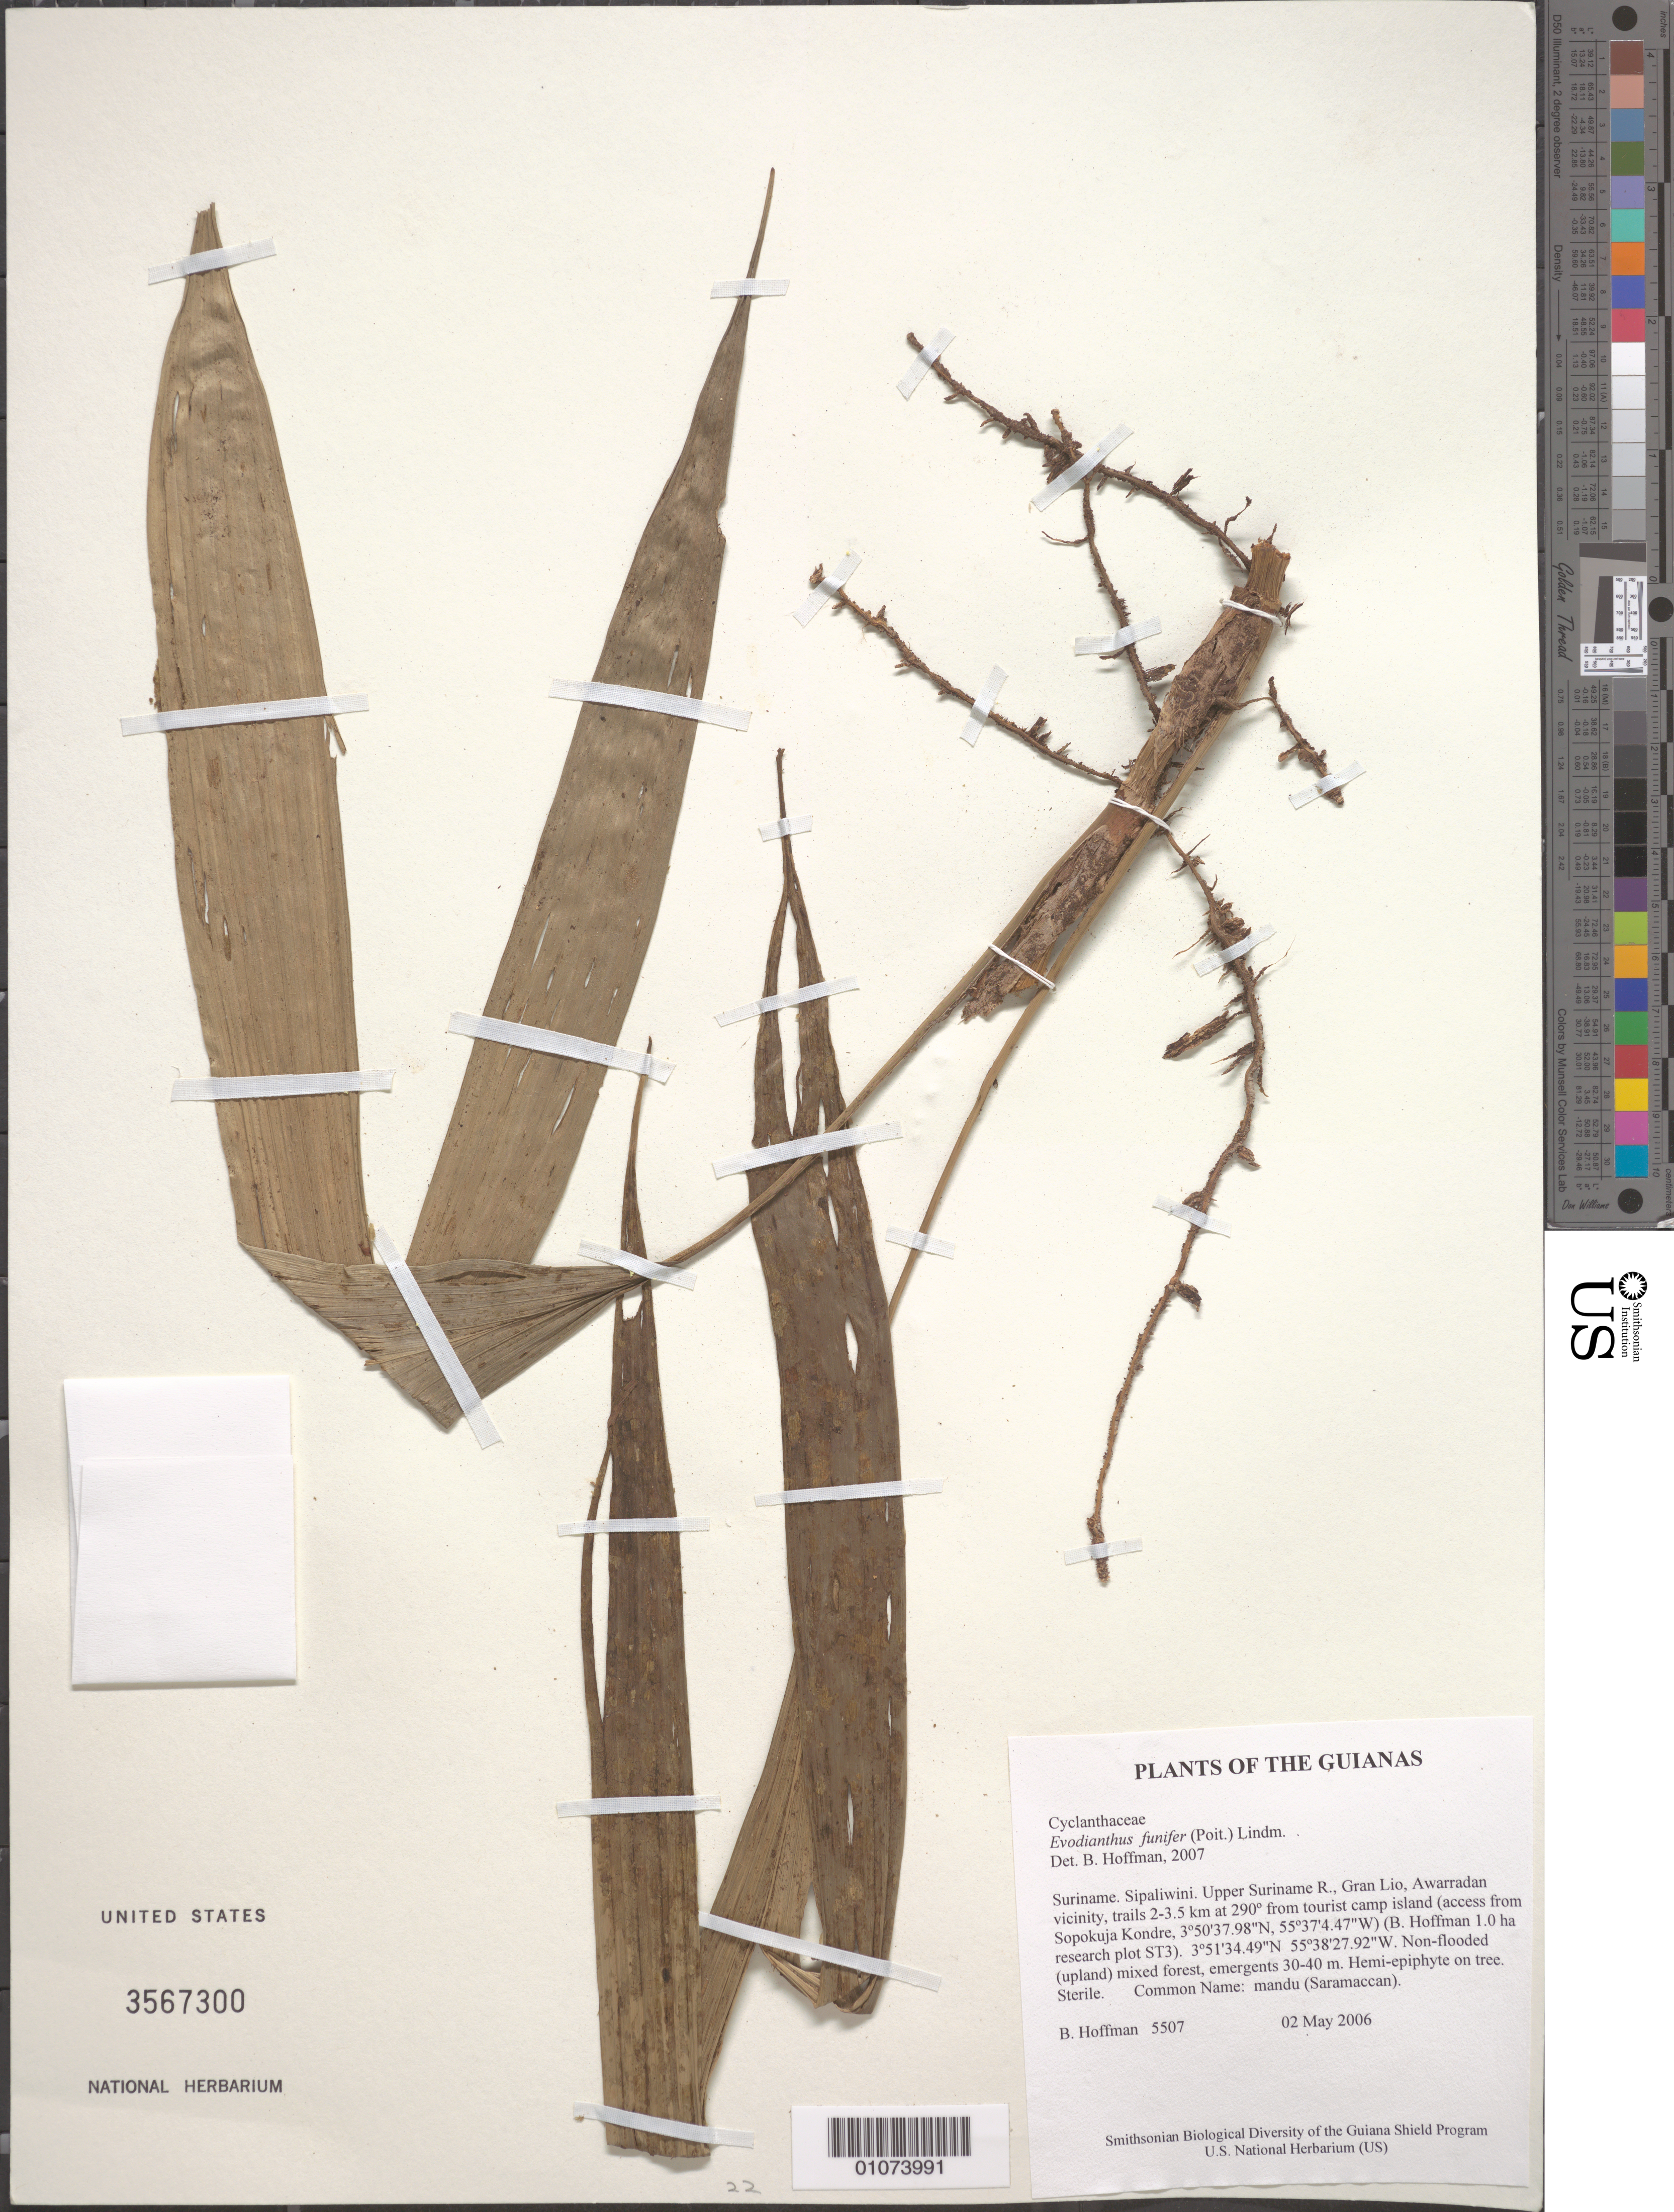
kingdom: Plantae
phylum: Tracheophyta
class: Liliopsida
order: Pandanales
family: Cyclanthaceae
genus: Evodianthus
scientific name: Evodianthus funifer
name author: (Poit.) Lindm.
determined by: Hoffman, B.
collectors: B. Hoffman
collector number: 5507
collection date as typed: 02 May 2006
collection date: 2006-05-02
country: Suriname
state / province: Sipaliwini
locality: Upper Suriname R., Gran Lio, Awarradan vicinity, trails 2-3.5 km at 290º from tourist camp island (access from Sopokuja Kondre, 3º50'37.98"N, 55º37'4.47"W) (B. Hoffman 1.0 ha research plot ST3)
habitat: Non-flooded (upland) mixed forest, emergents 30-40 m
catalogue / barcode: US 3567300